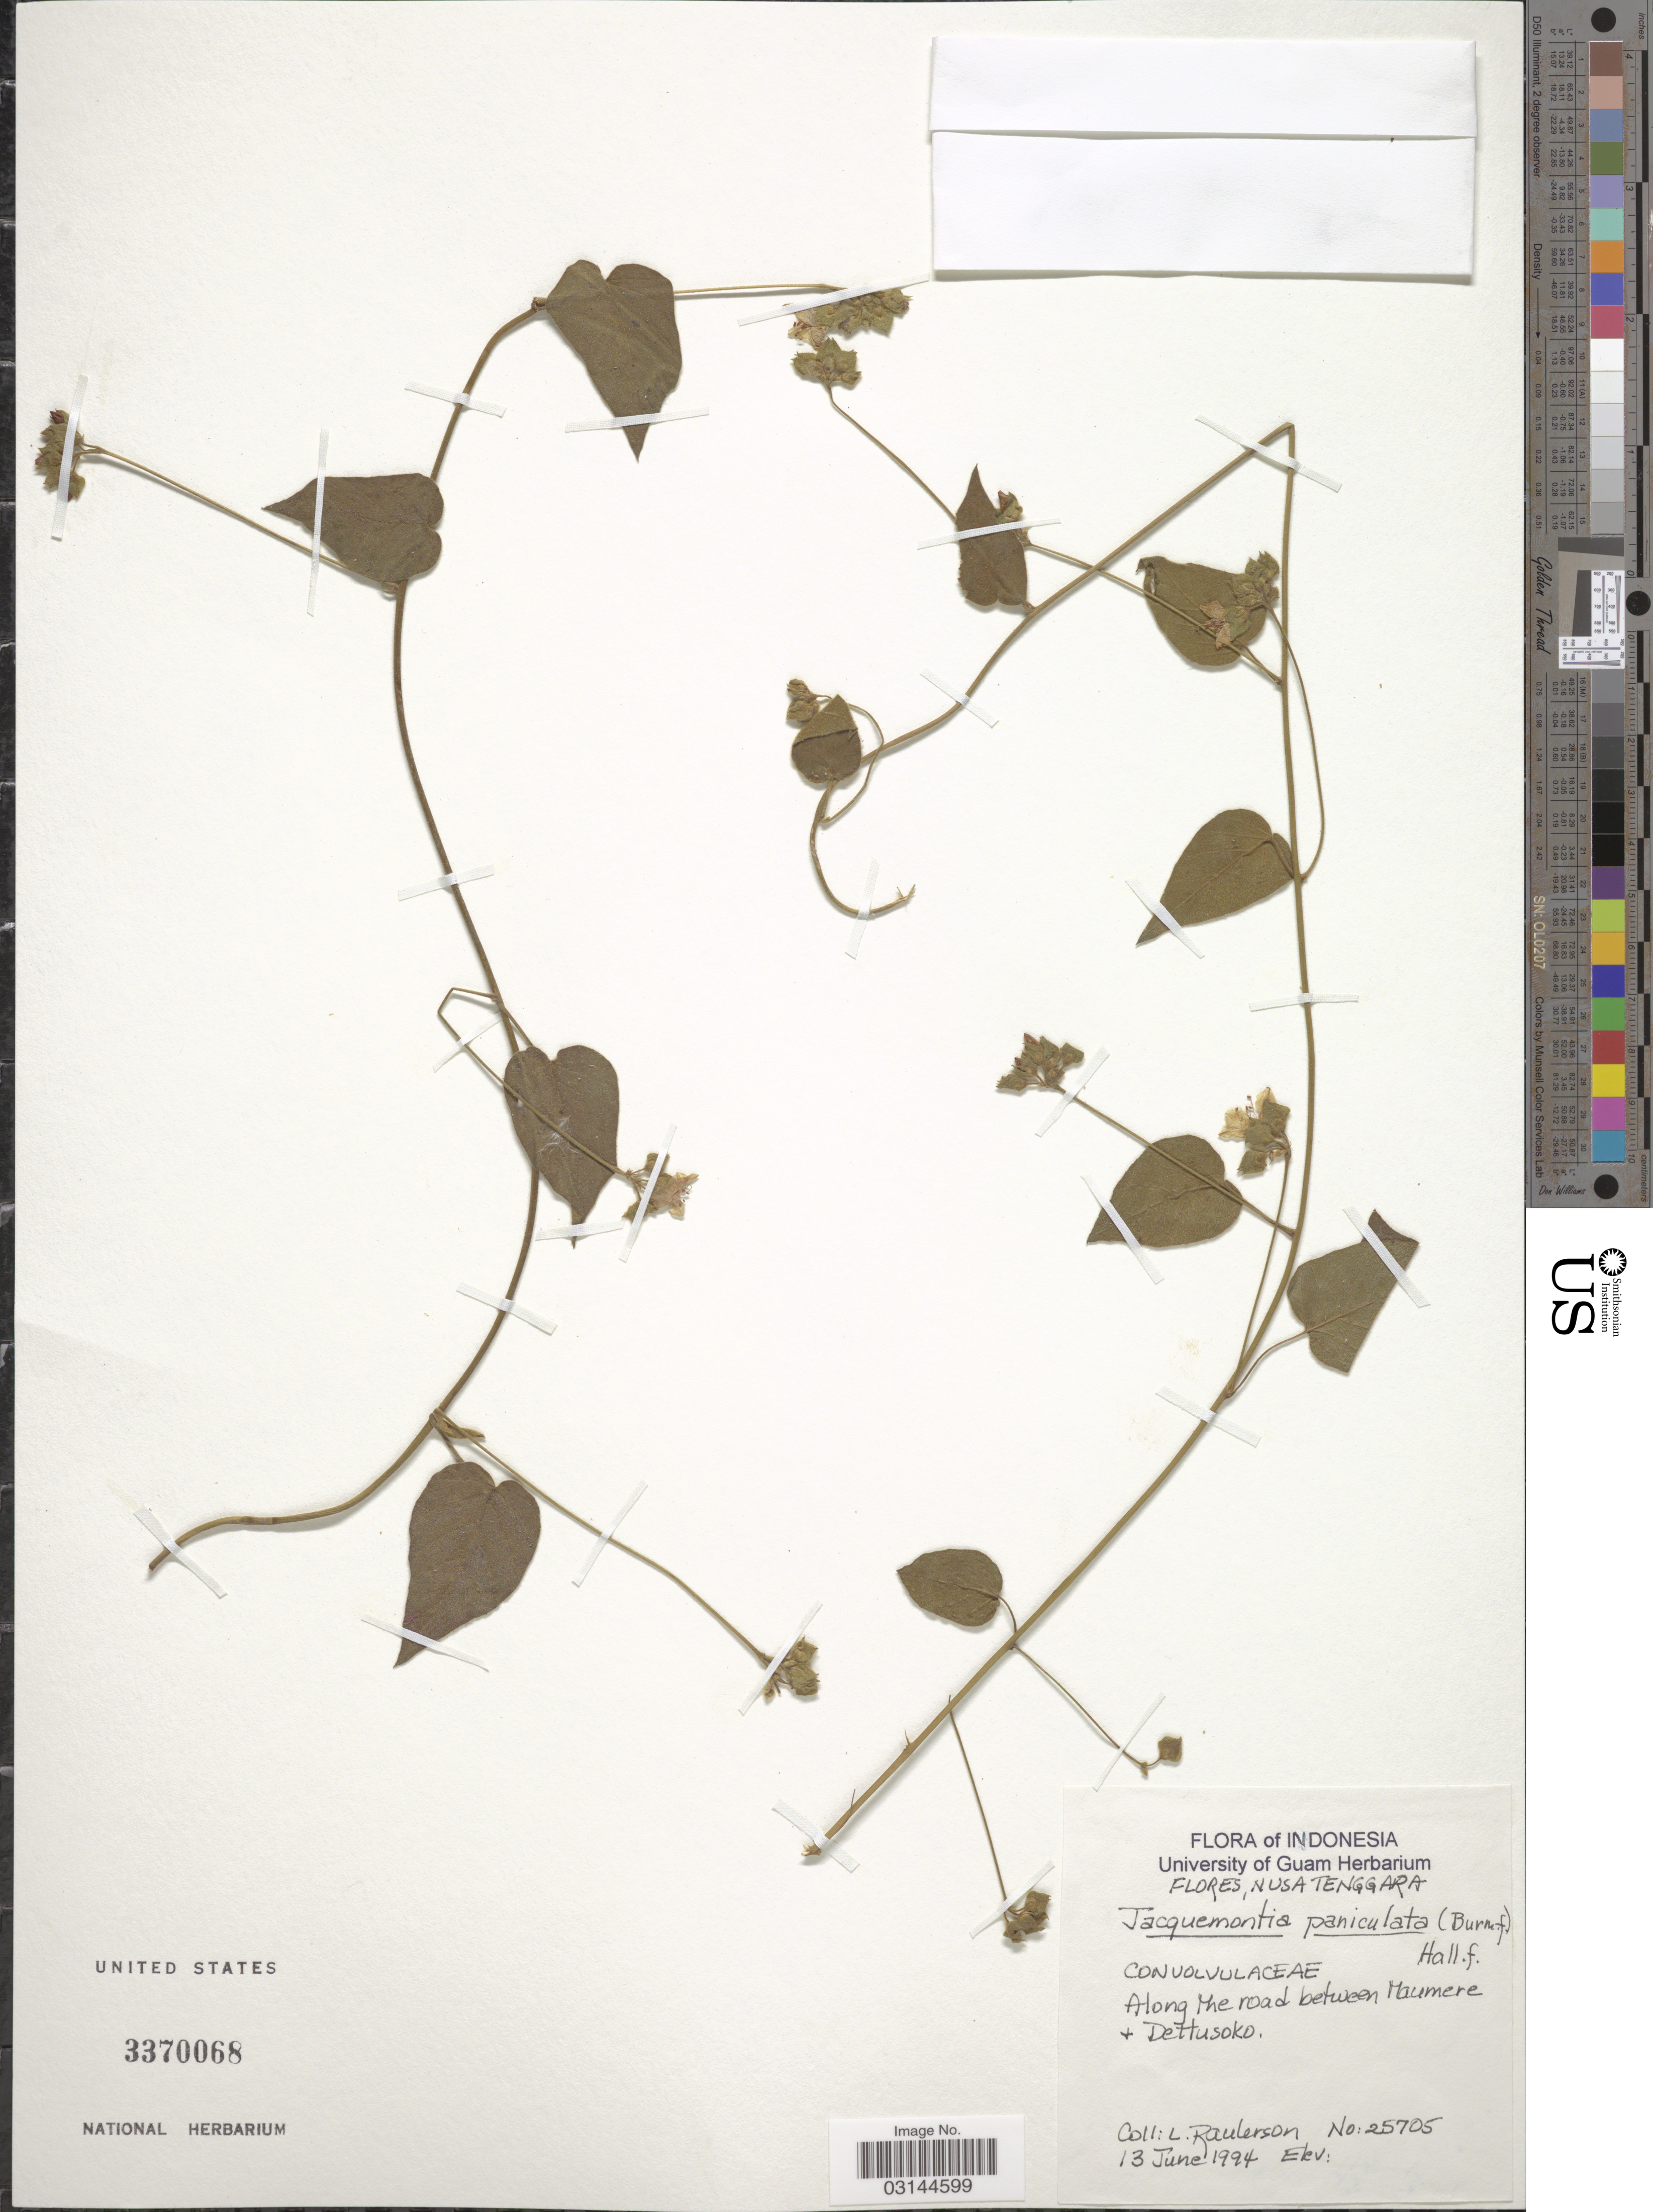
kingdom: Plantae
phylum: Tracheophyta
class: Magnoliopsida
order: Solanales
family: Convolvulaceae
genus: Jacquemontia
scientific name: Jacquemontia paniculata var. tomentosa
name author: (Warb.) Ooststr.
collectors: L. Raulerson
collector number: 25705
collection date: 1994-06-13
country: Indonesia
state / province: Nusa Tenggara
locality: Along the road between Maumere & Dettusoko.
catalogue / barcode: US 3370068